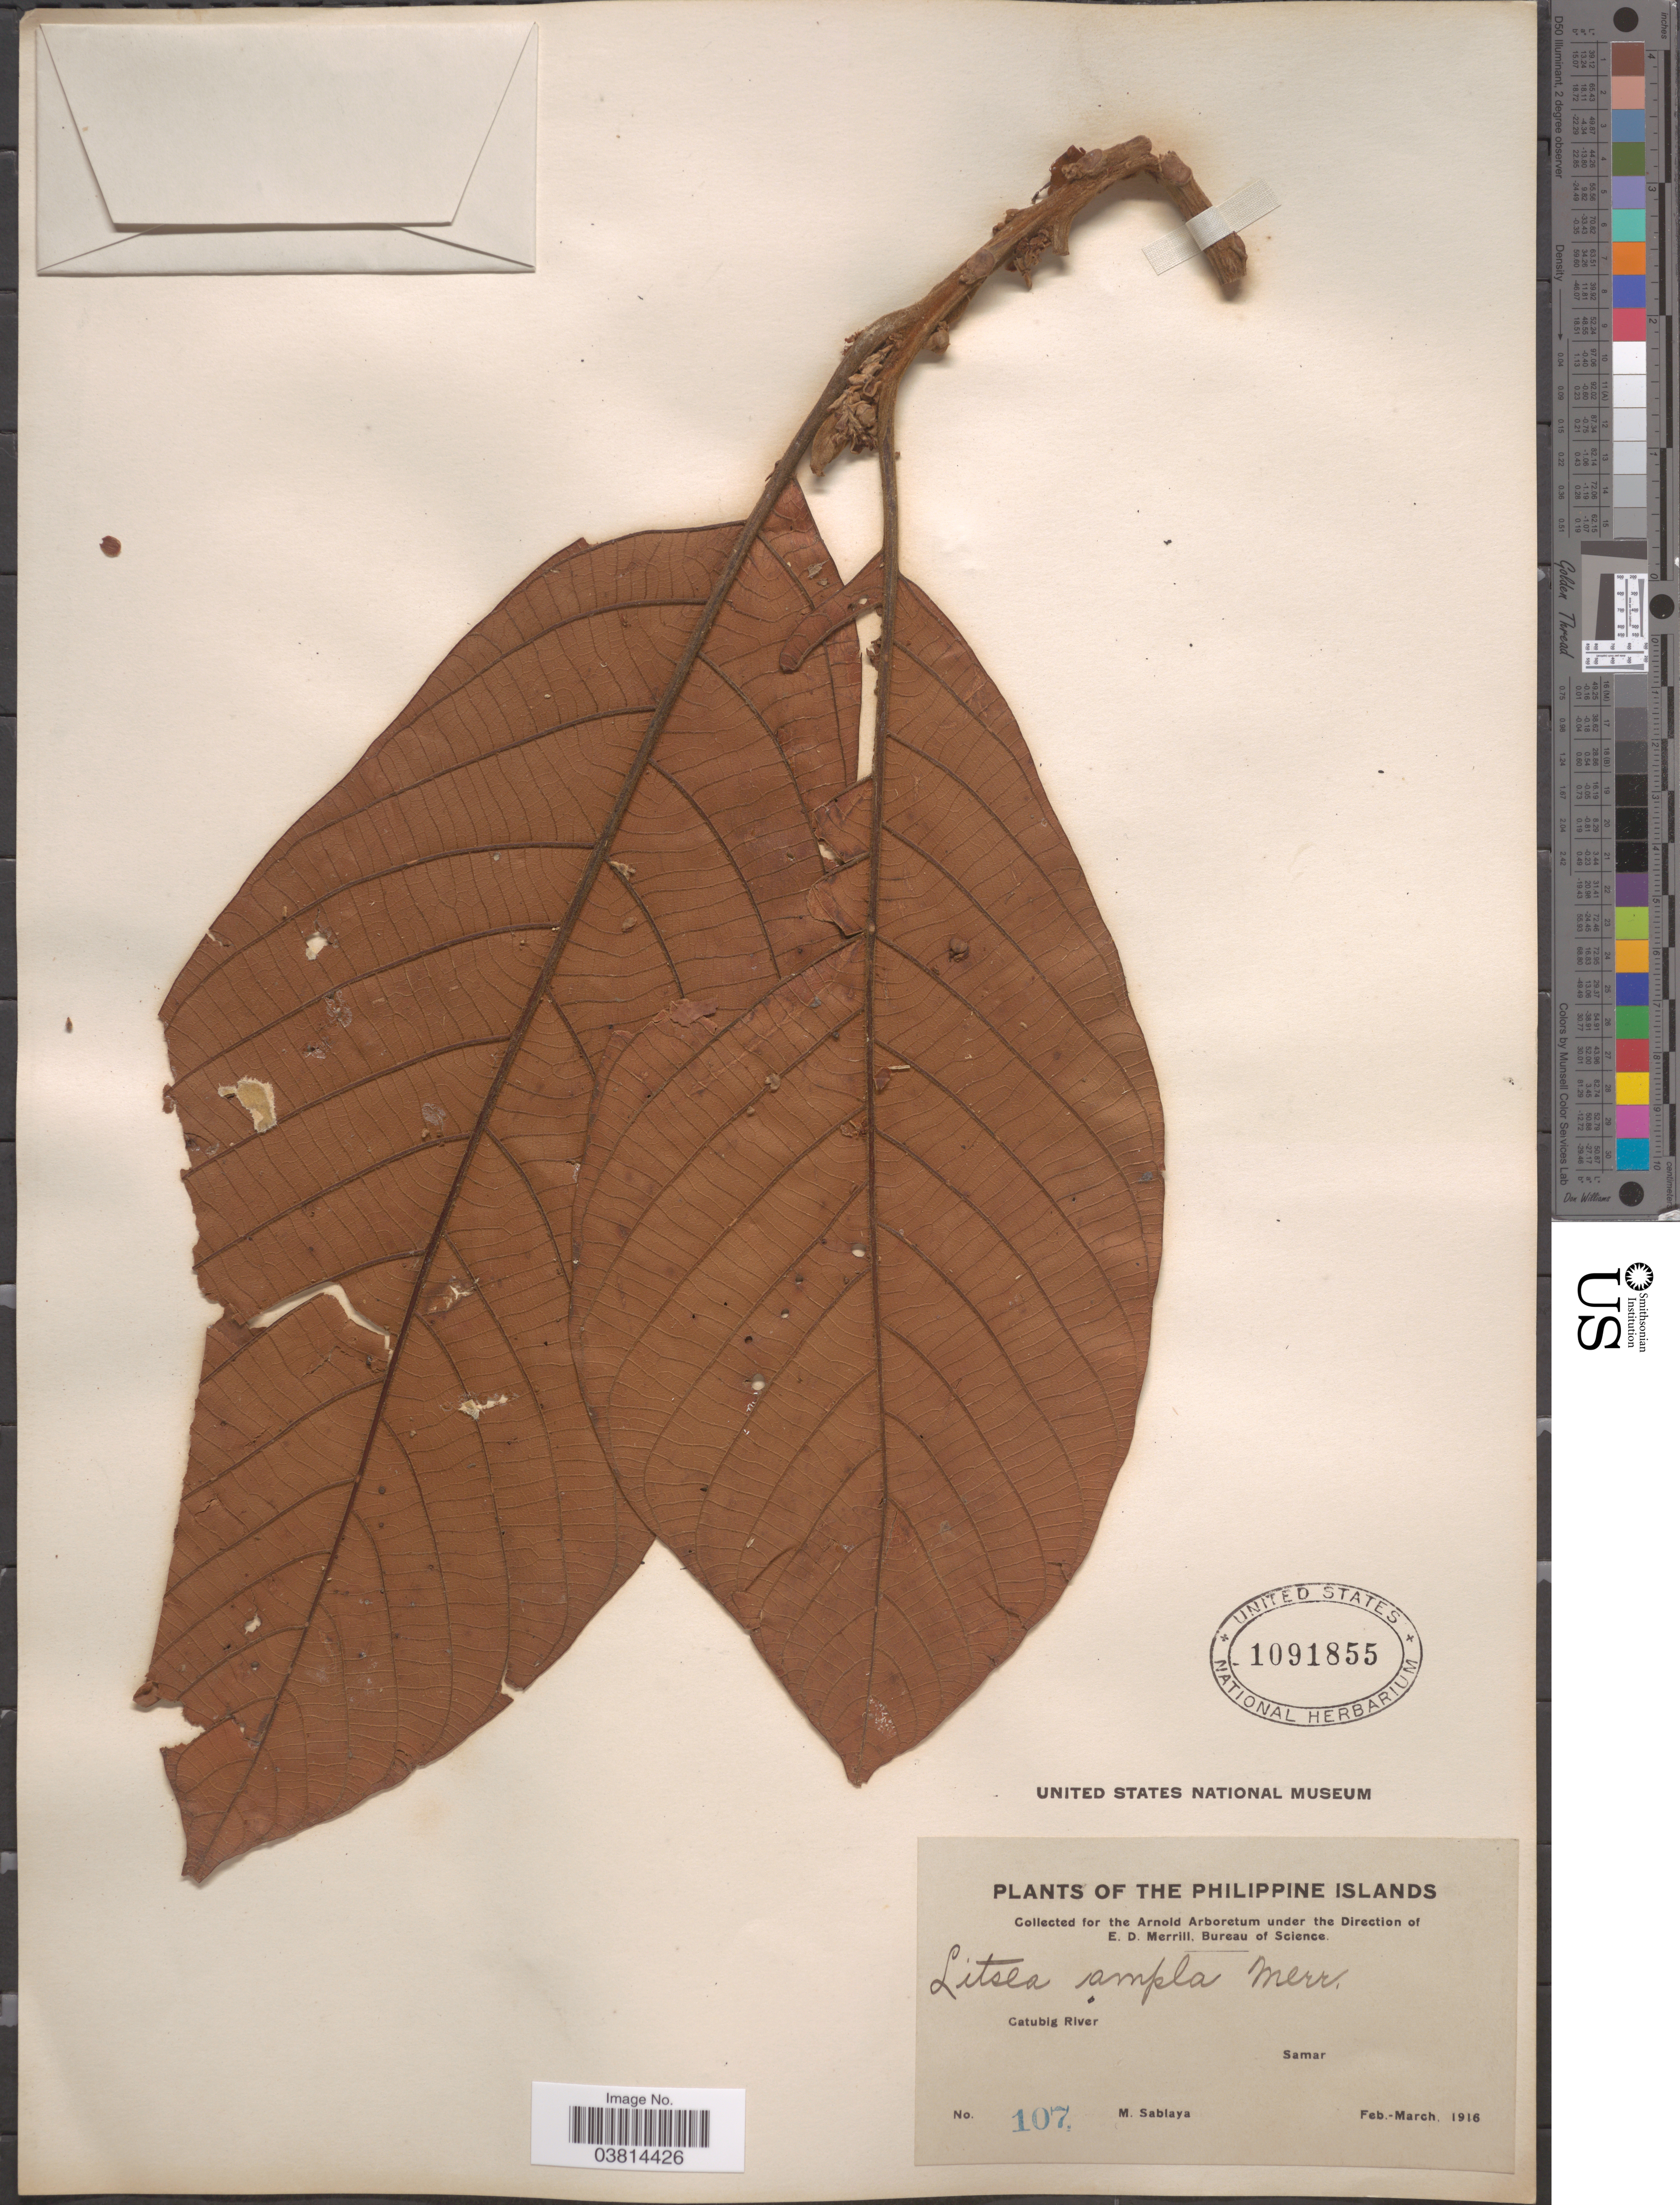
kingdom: Plantae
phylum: Tracheophyta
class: Magnoliopsida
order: Laurales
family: Lauraceae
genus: Litsea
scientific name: Litsea ampla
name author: Merr.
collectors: M. Sablaya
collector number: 107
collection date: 1916-02/1916-03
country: Philippines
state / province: Eastern Visayas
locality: Catubig River. Samar.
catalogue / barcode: US 1091855